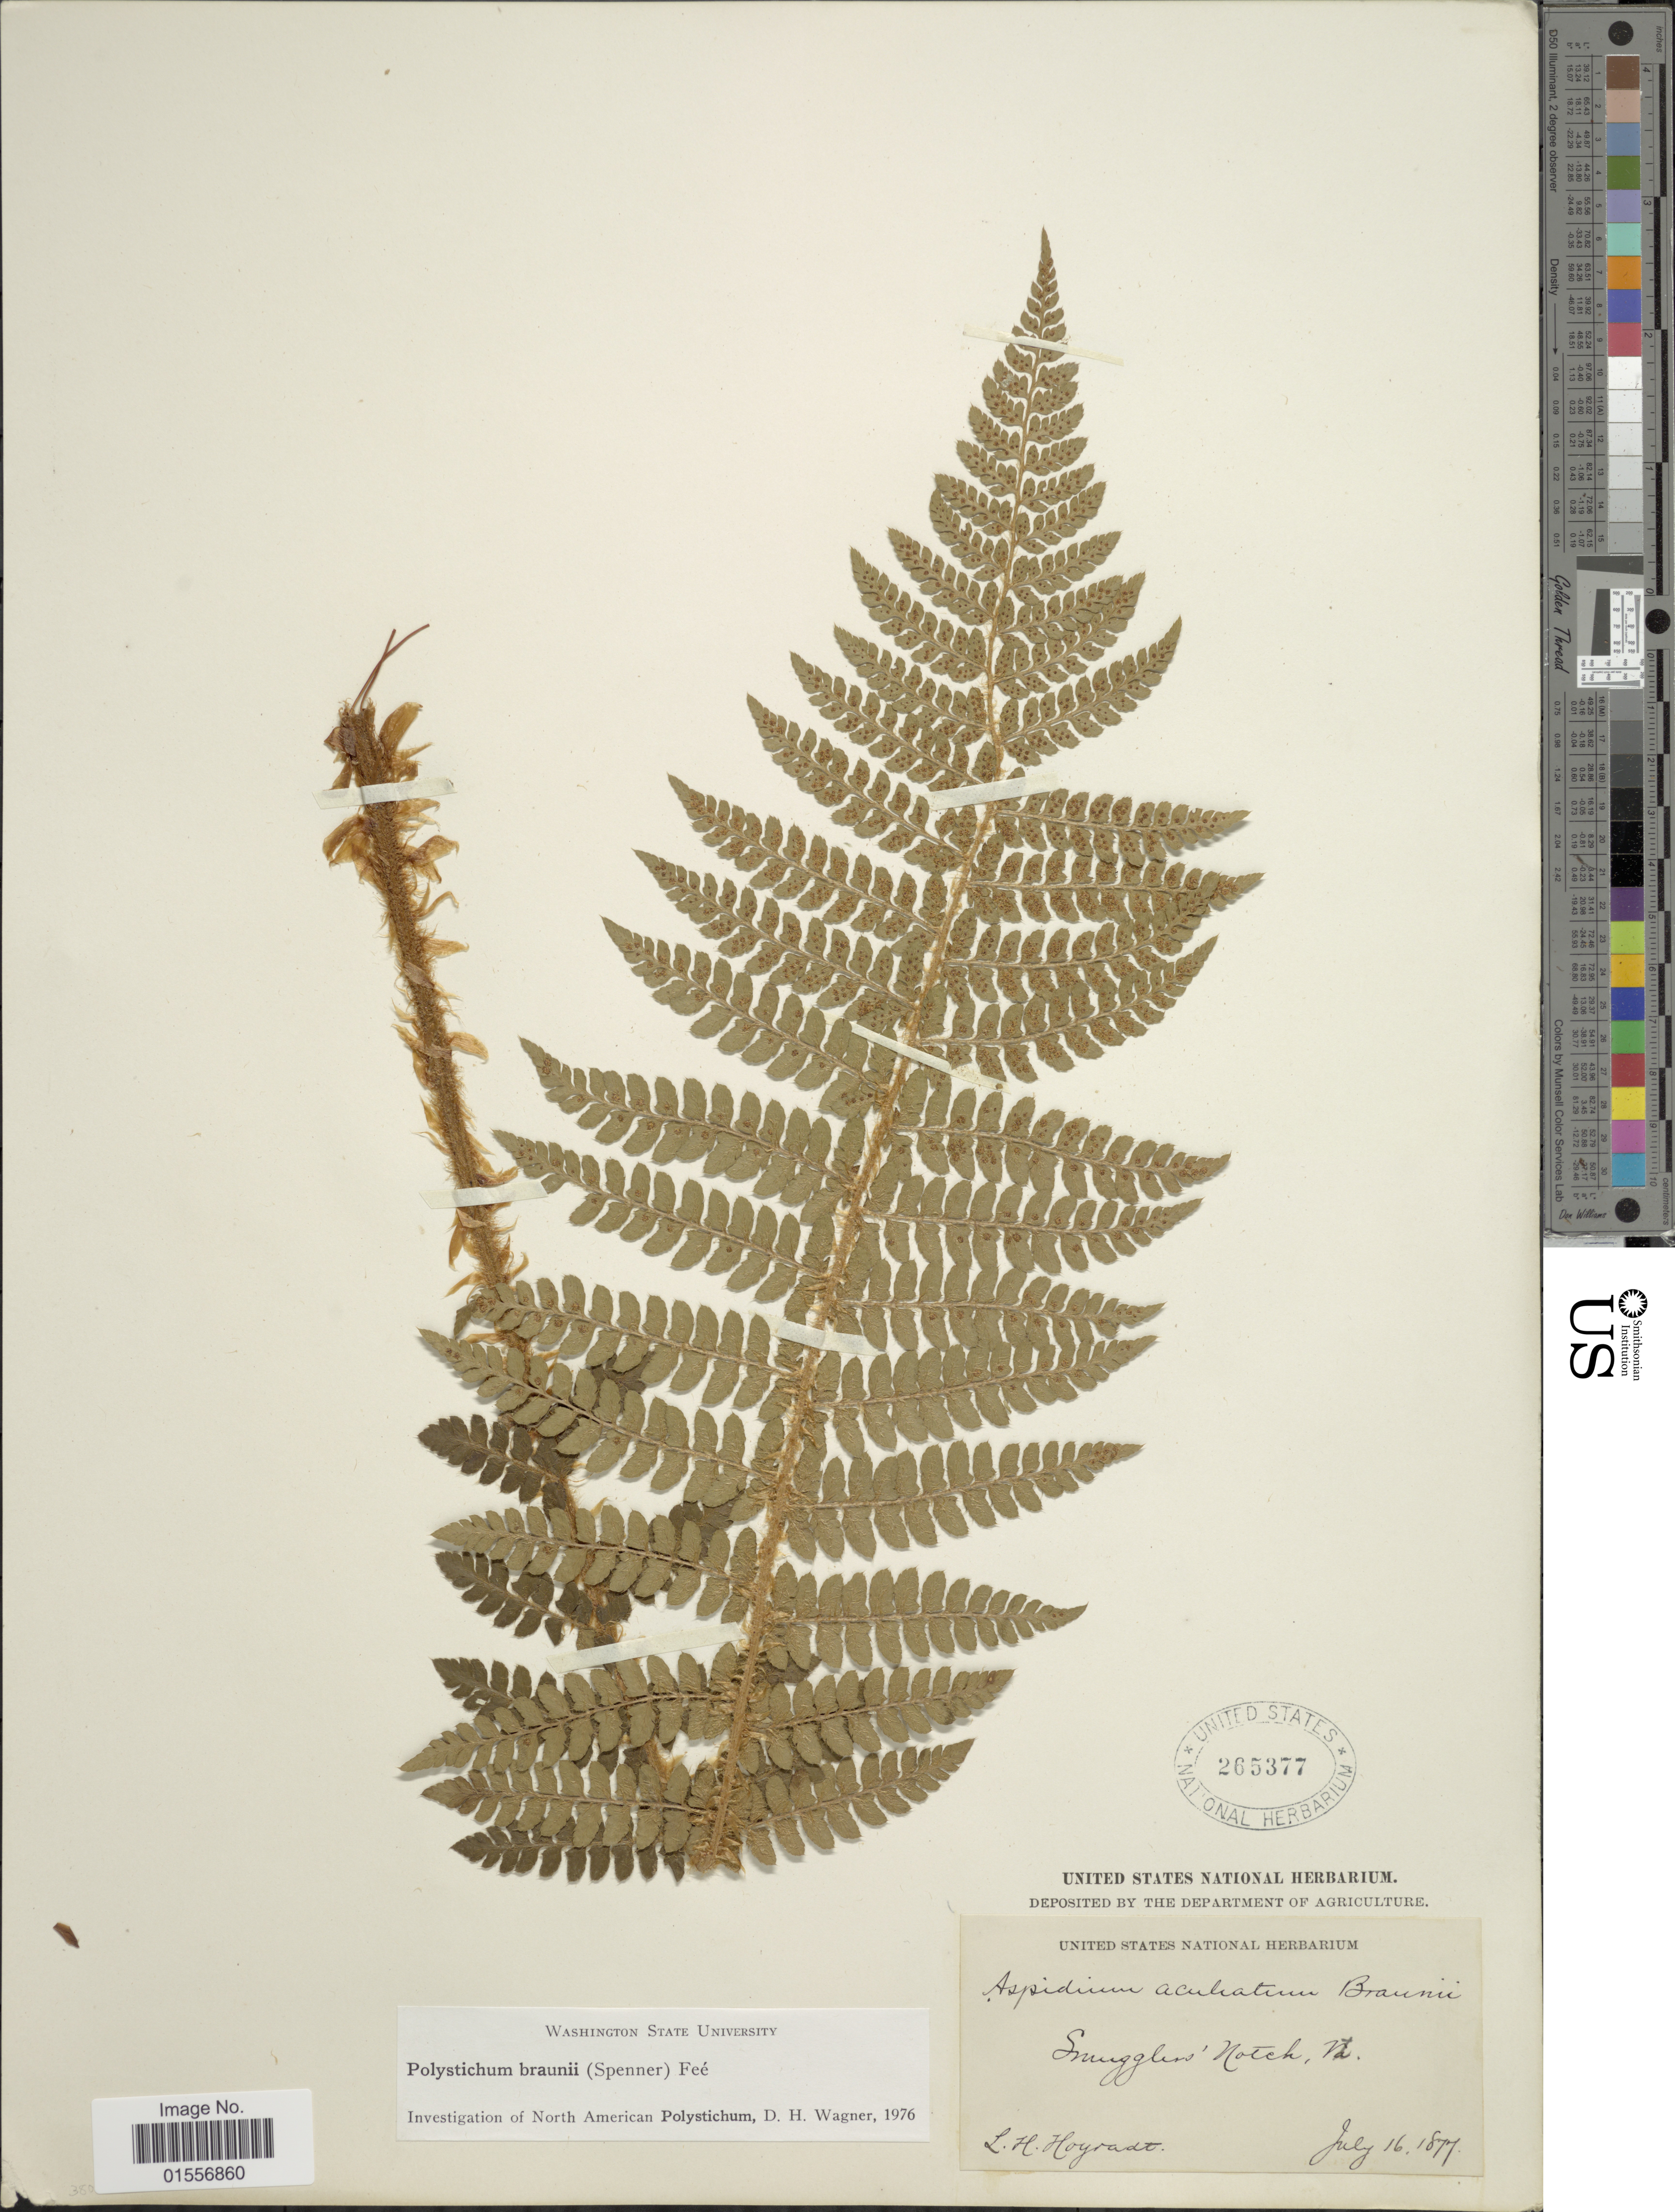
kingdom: Plantae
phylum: Tracheophyta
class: Polypodiopsida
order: Polypodiales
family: Dryopteridaceae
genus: Polystichum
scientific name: Polystichum braunii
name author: (Spenn.) Fée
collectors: L. Hoysradt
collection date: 1877-07-16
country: United States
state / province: Vermont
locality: Smuggler's Notch.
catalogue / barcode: US 265377